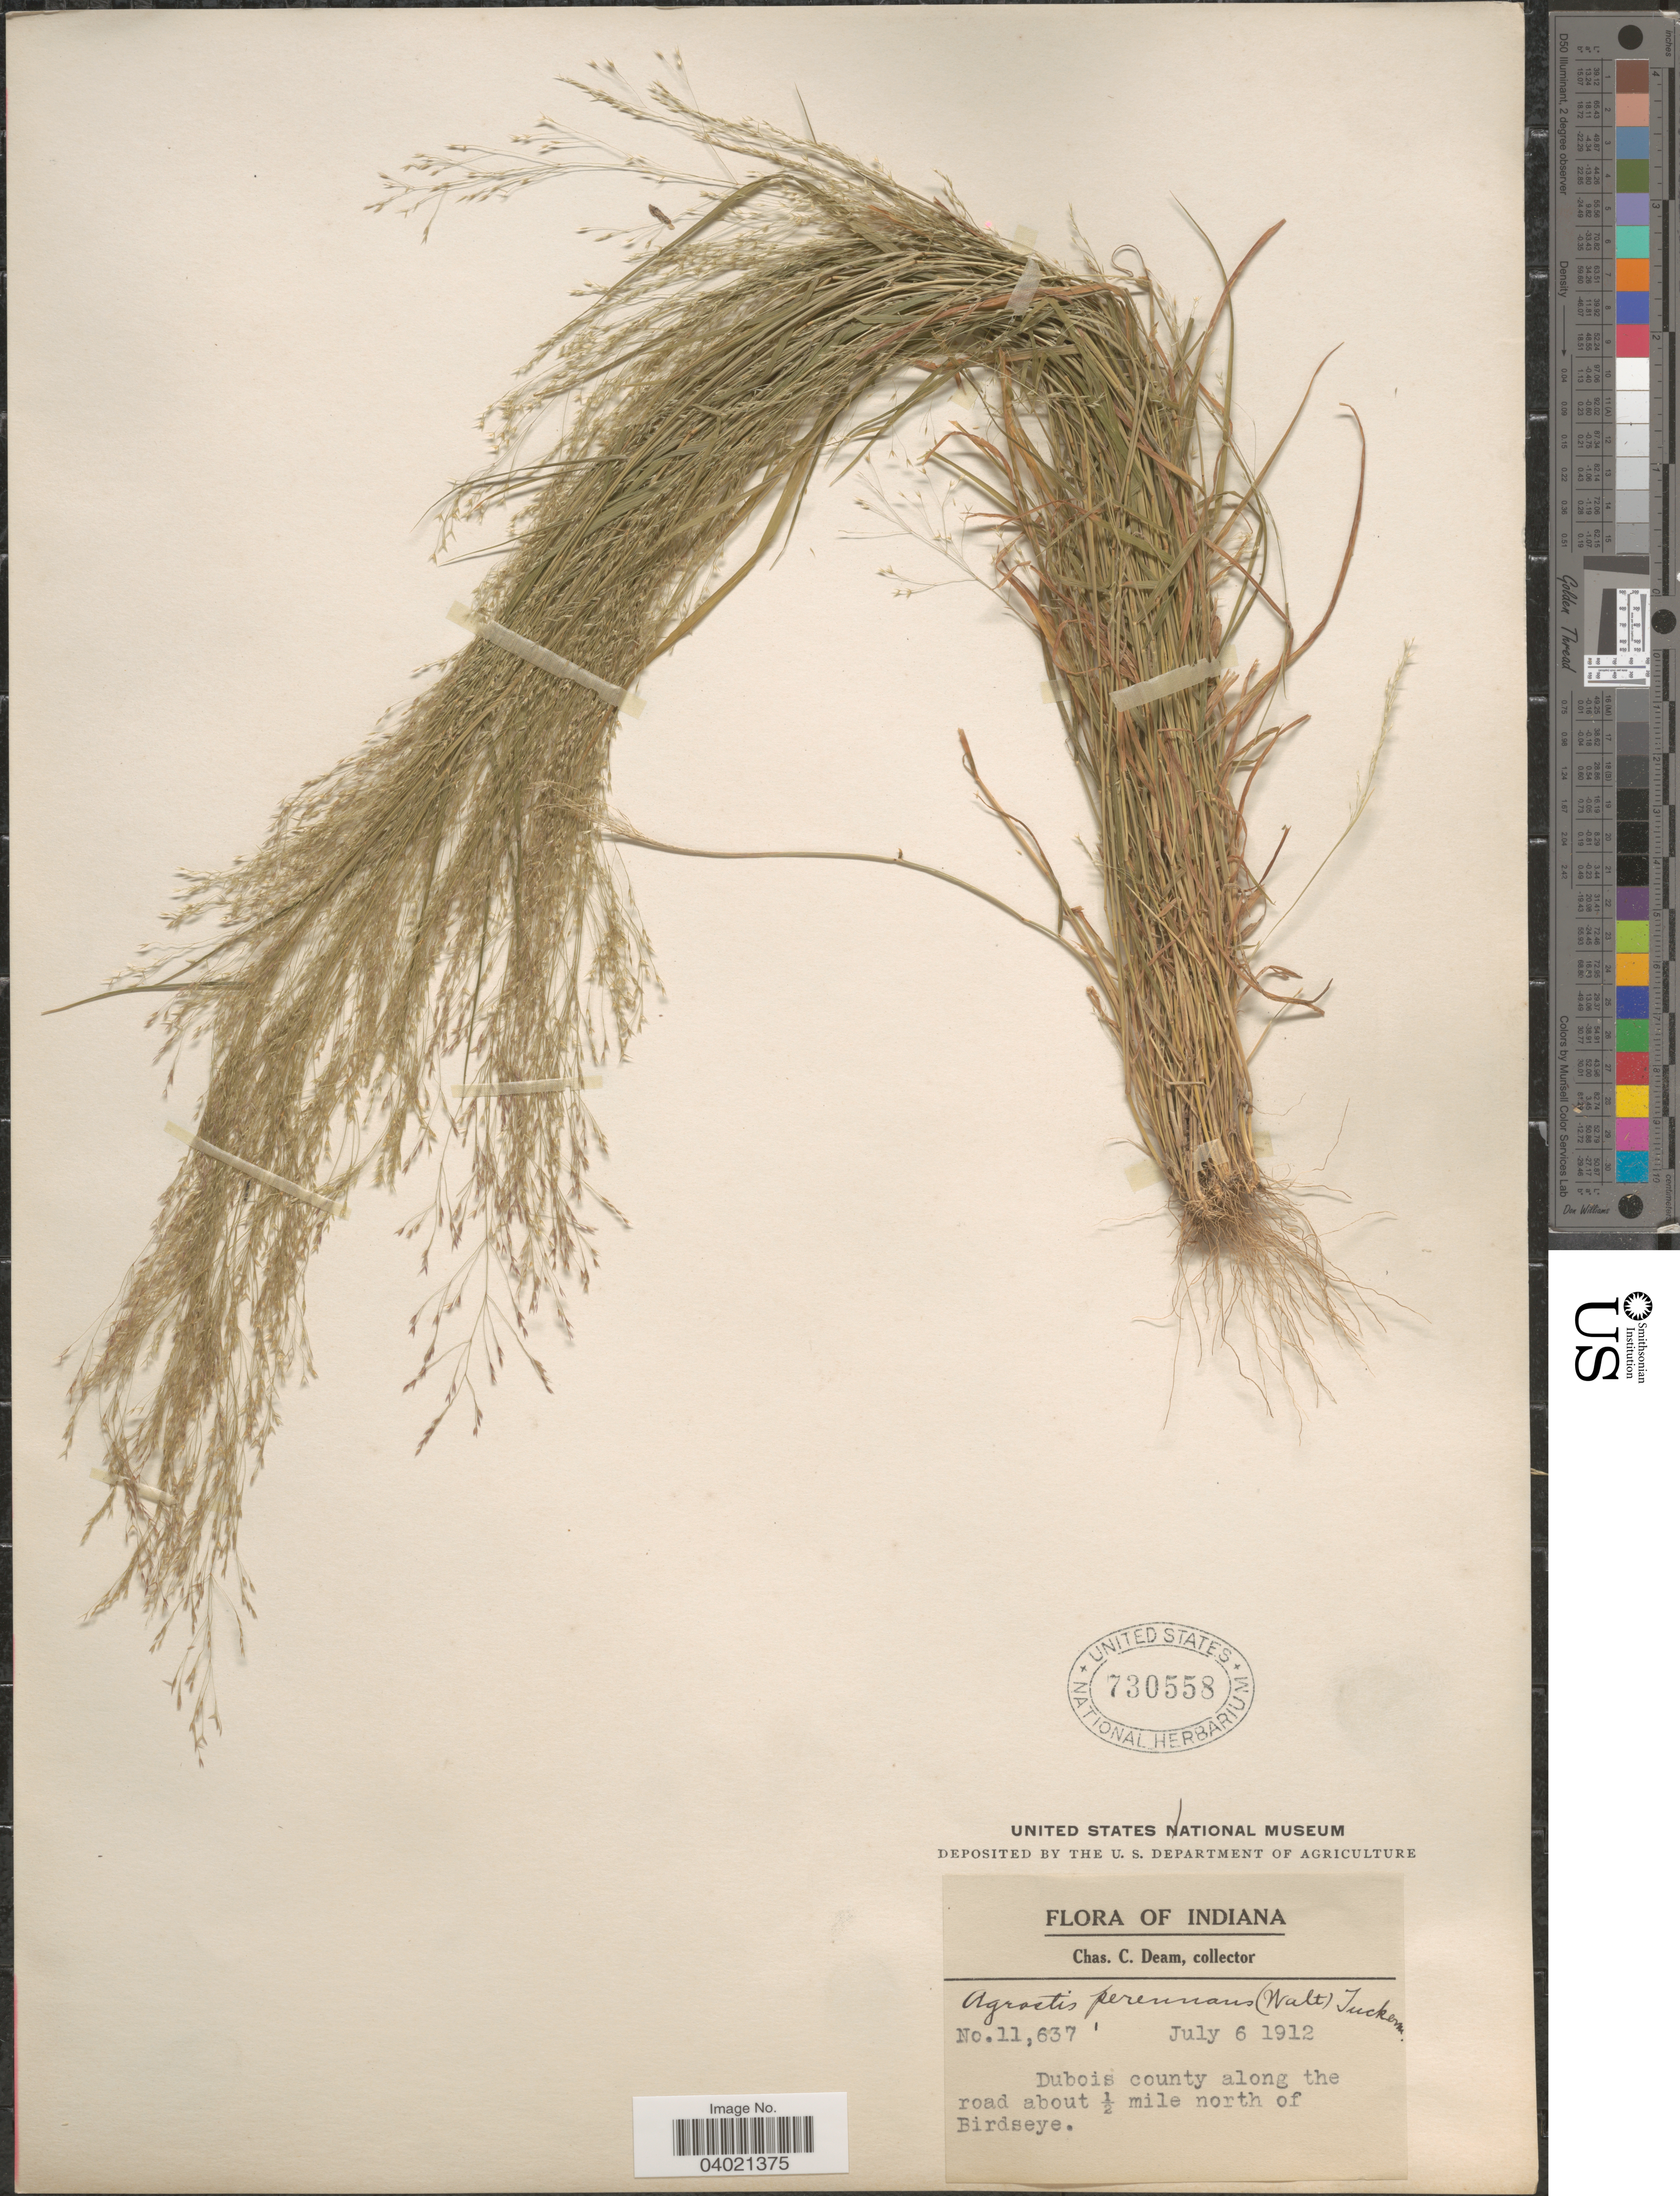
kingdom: Plantae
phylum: Tracheophyta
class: Liliopsida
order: Poales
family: Poaceae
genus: Agrostis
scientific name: Agrostis perennans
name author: (Walter) Tuck.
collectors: C. C. Deam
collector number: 11637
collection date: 1912-07-06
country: United States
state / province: Indiana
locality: Dubois county along the road about ½ mile north of Birdseye.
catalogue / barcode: US 730558